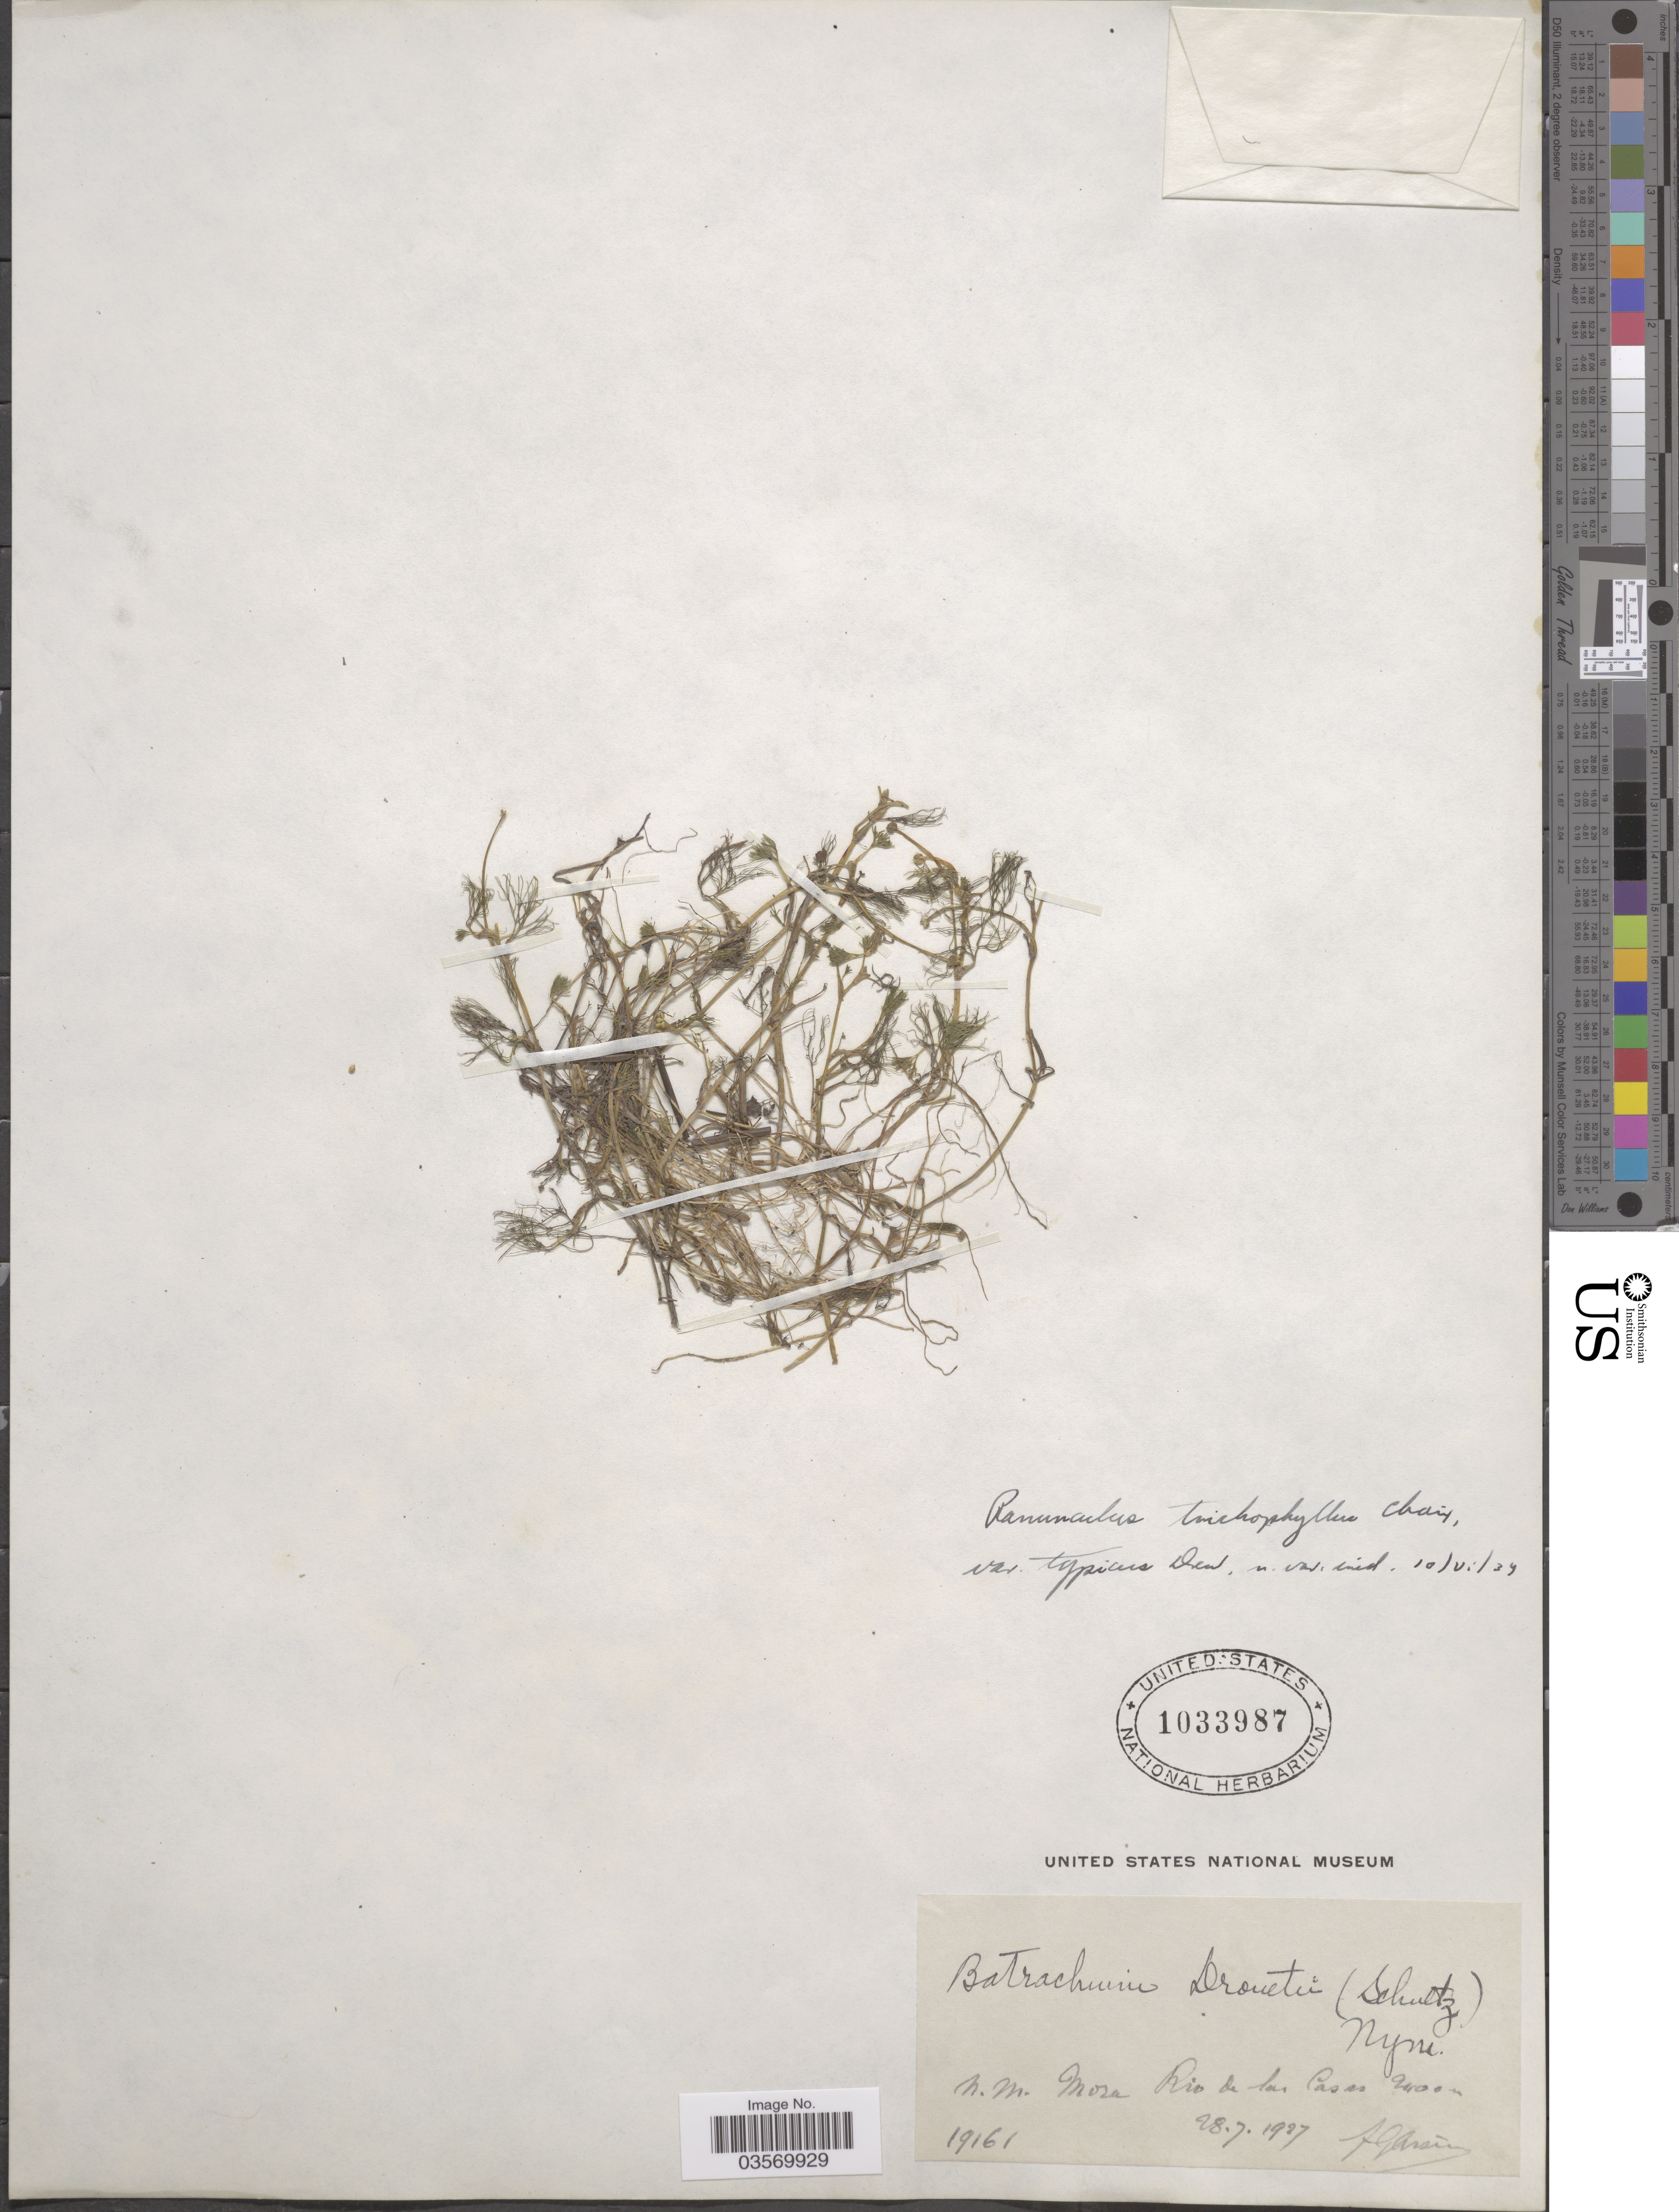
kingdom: Plantae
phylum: Tracheophyta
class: Magnoliopsida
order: Ranunculales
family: Ranunculaceae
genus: Ranunculus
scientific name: Ranunculus trichophyllus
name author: Chaix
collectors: F. Arsène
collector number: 19161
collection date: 1927-07-28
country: United States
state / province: New Mexico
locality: Mora, Rio de las Casas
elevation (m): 2400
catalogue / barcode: US 1033987